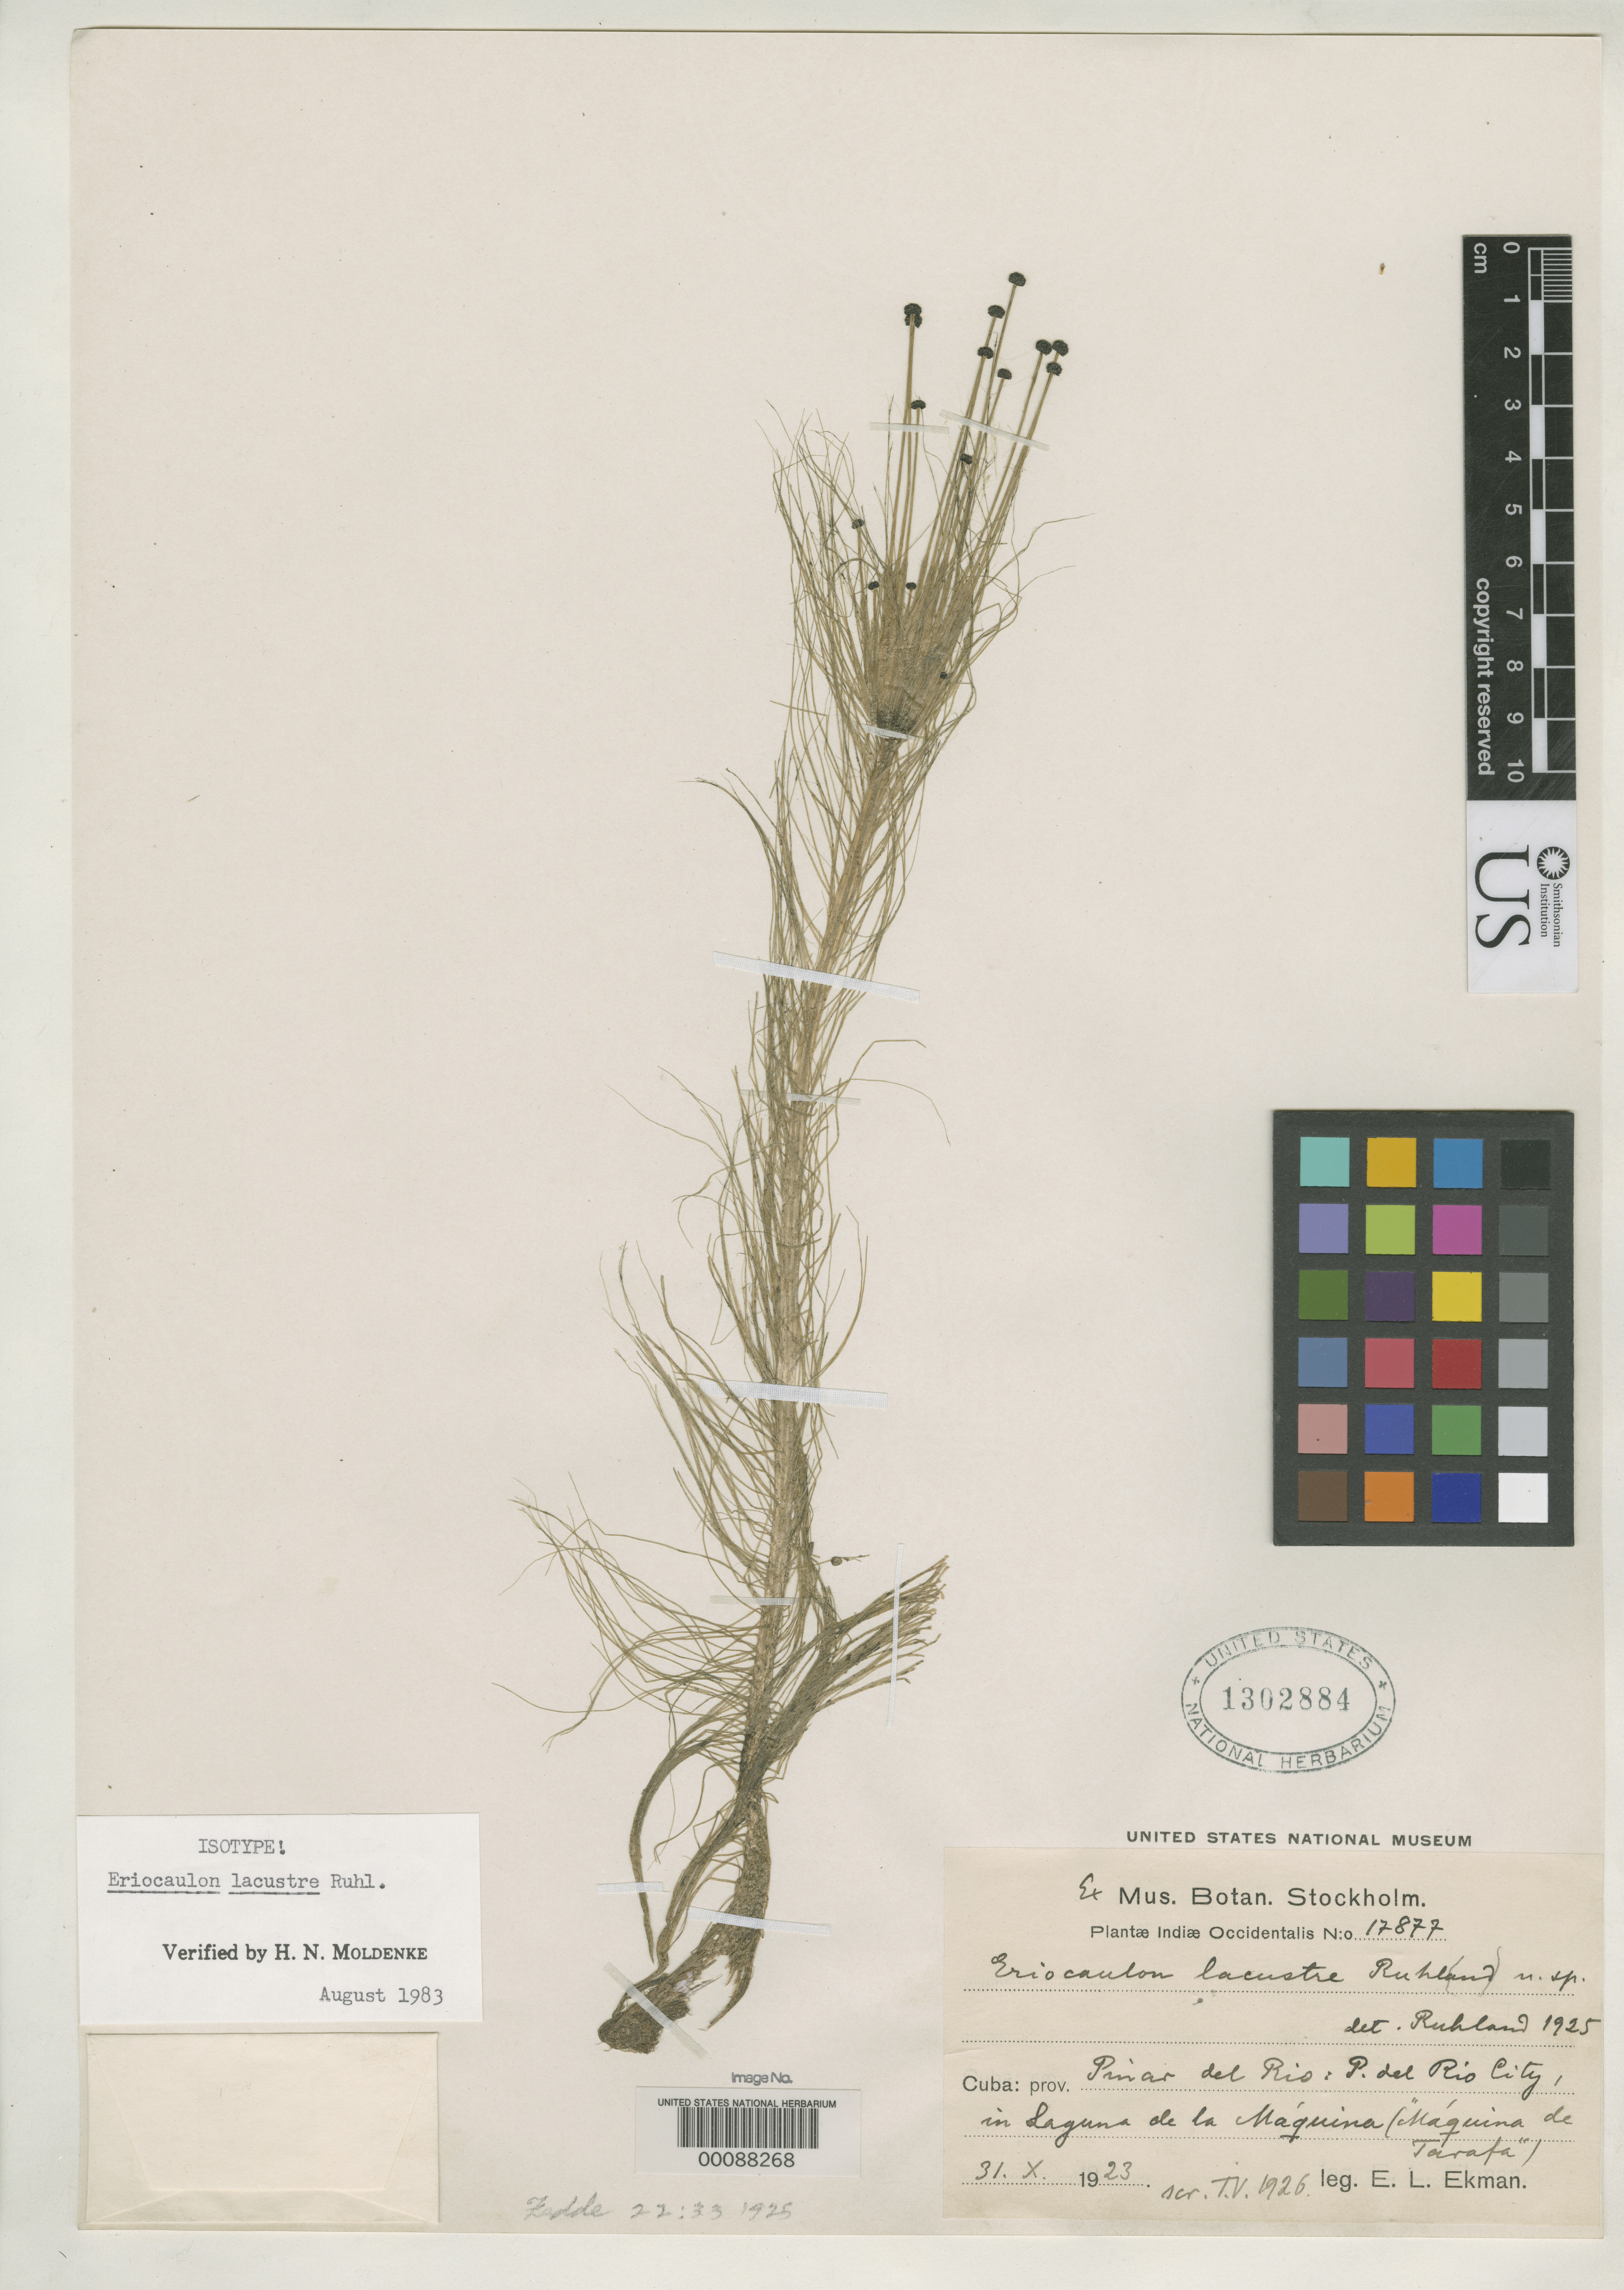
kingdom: Plantae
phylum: Tracheophyta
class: Liliopsida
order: Poales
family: Eriocaulaceae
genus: Eriocaulon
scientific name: Eriocaulon lacustre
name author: Ruhland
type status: Type Collection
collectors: E. L. Ekman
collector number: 17877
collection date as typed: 31 Oct 1923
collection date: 1923-10-31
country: Cuba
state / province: Pinar del Río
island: Greater Antilles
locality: Pinar del Rio City, In Laguna del La Maguina.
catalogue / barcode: US 1302884